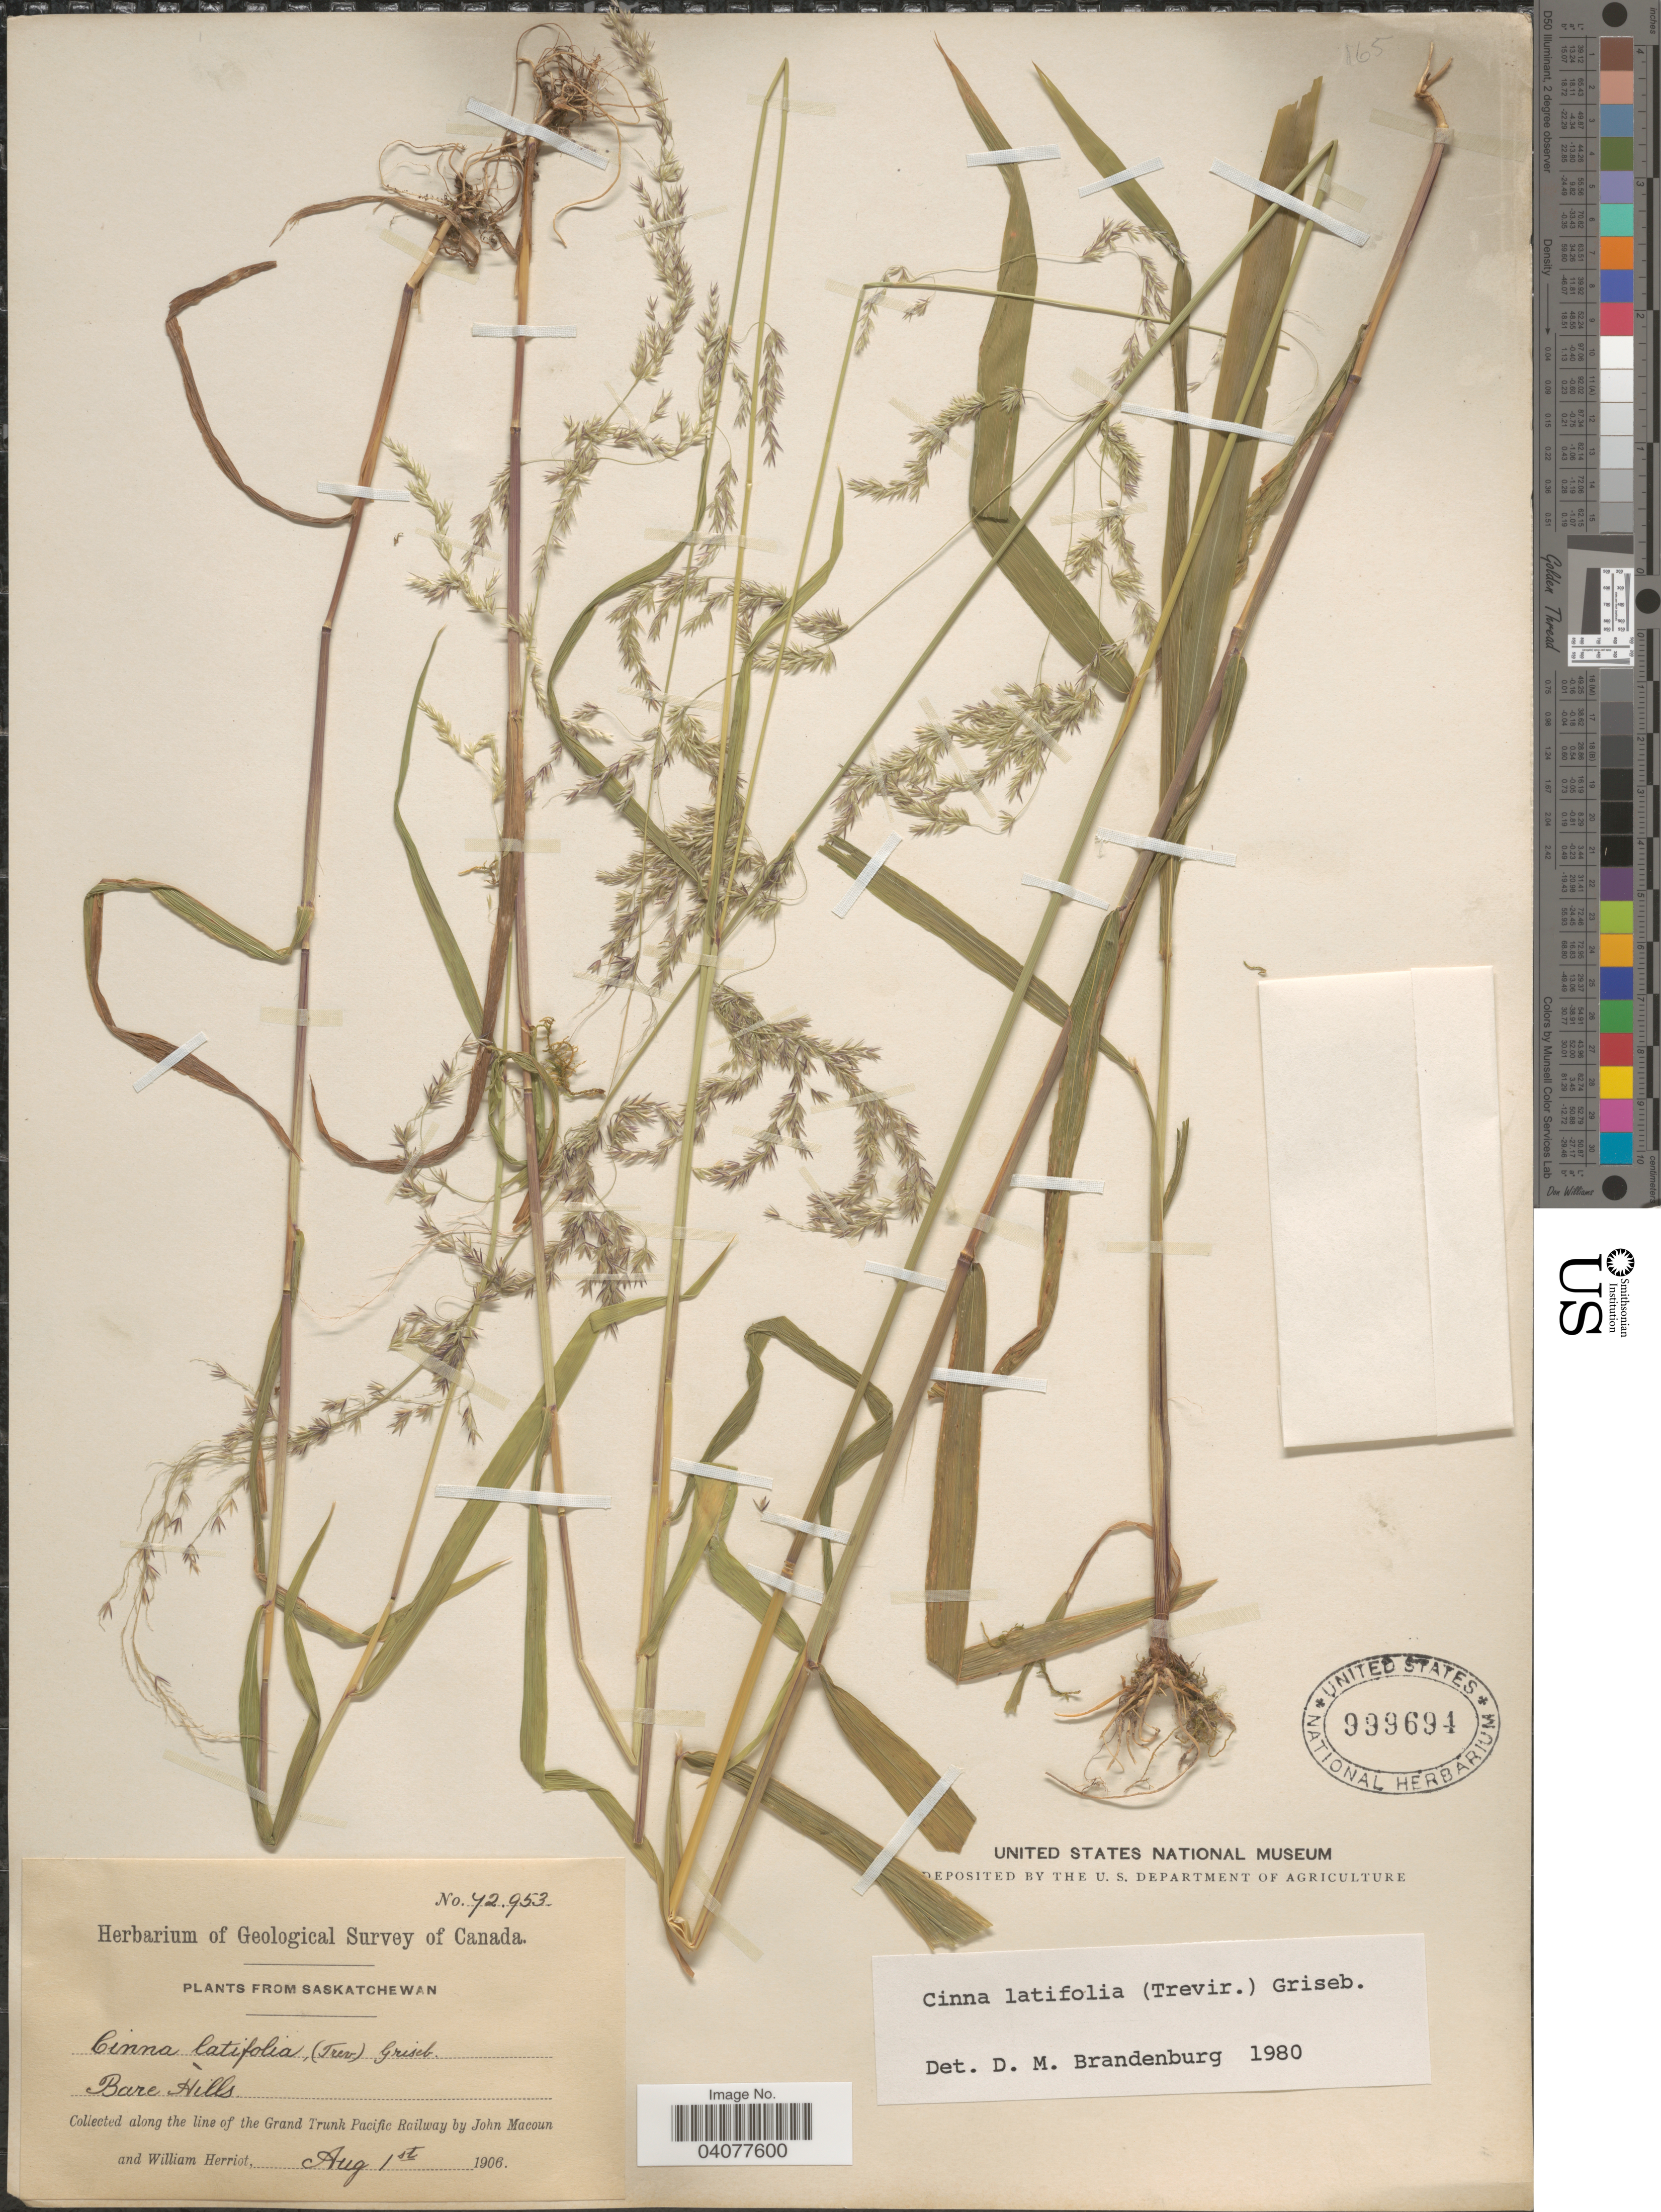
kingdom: Plantae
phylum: Tracheophyta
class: Liliopsida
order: Poales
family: Poaceae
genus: Cinna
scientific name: Cinna latifolia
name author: (Trevir. ex Goeppert) Griseb.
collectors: J. Macoun & W. Herriot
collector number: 72953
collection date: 1906-08-01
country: Canada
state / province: Saskatchewan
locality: Herb. Geological Survey of Canada. Bare Hills. Along the line of the Grand Trunk Pacific Railway.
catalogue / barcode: US 999694